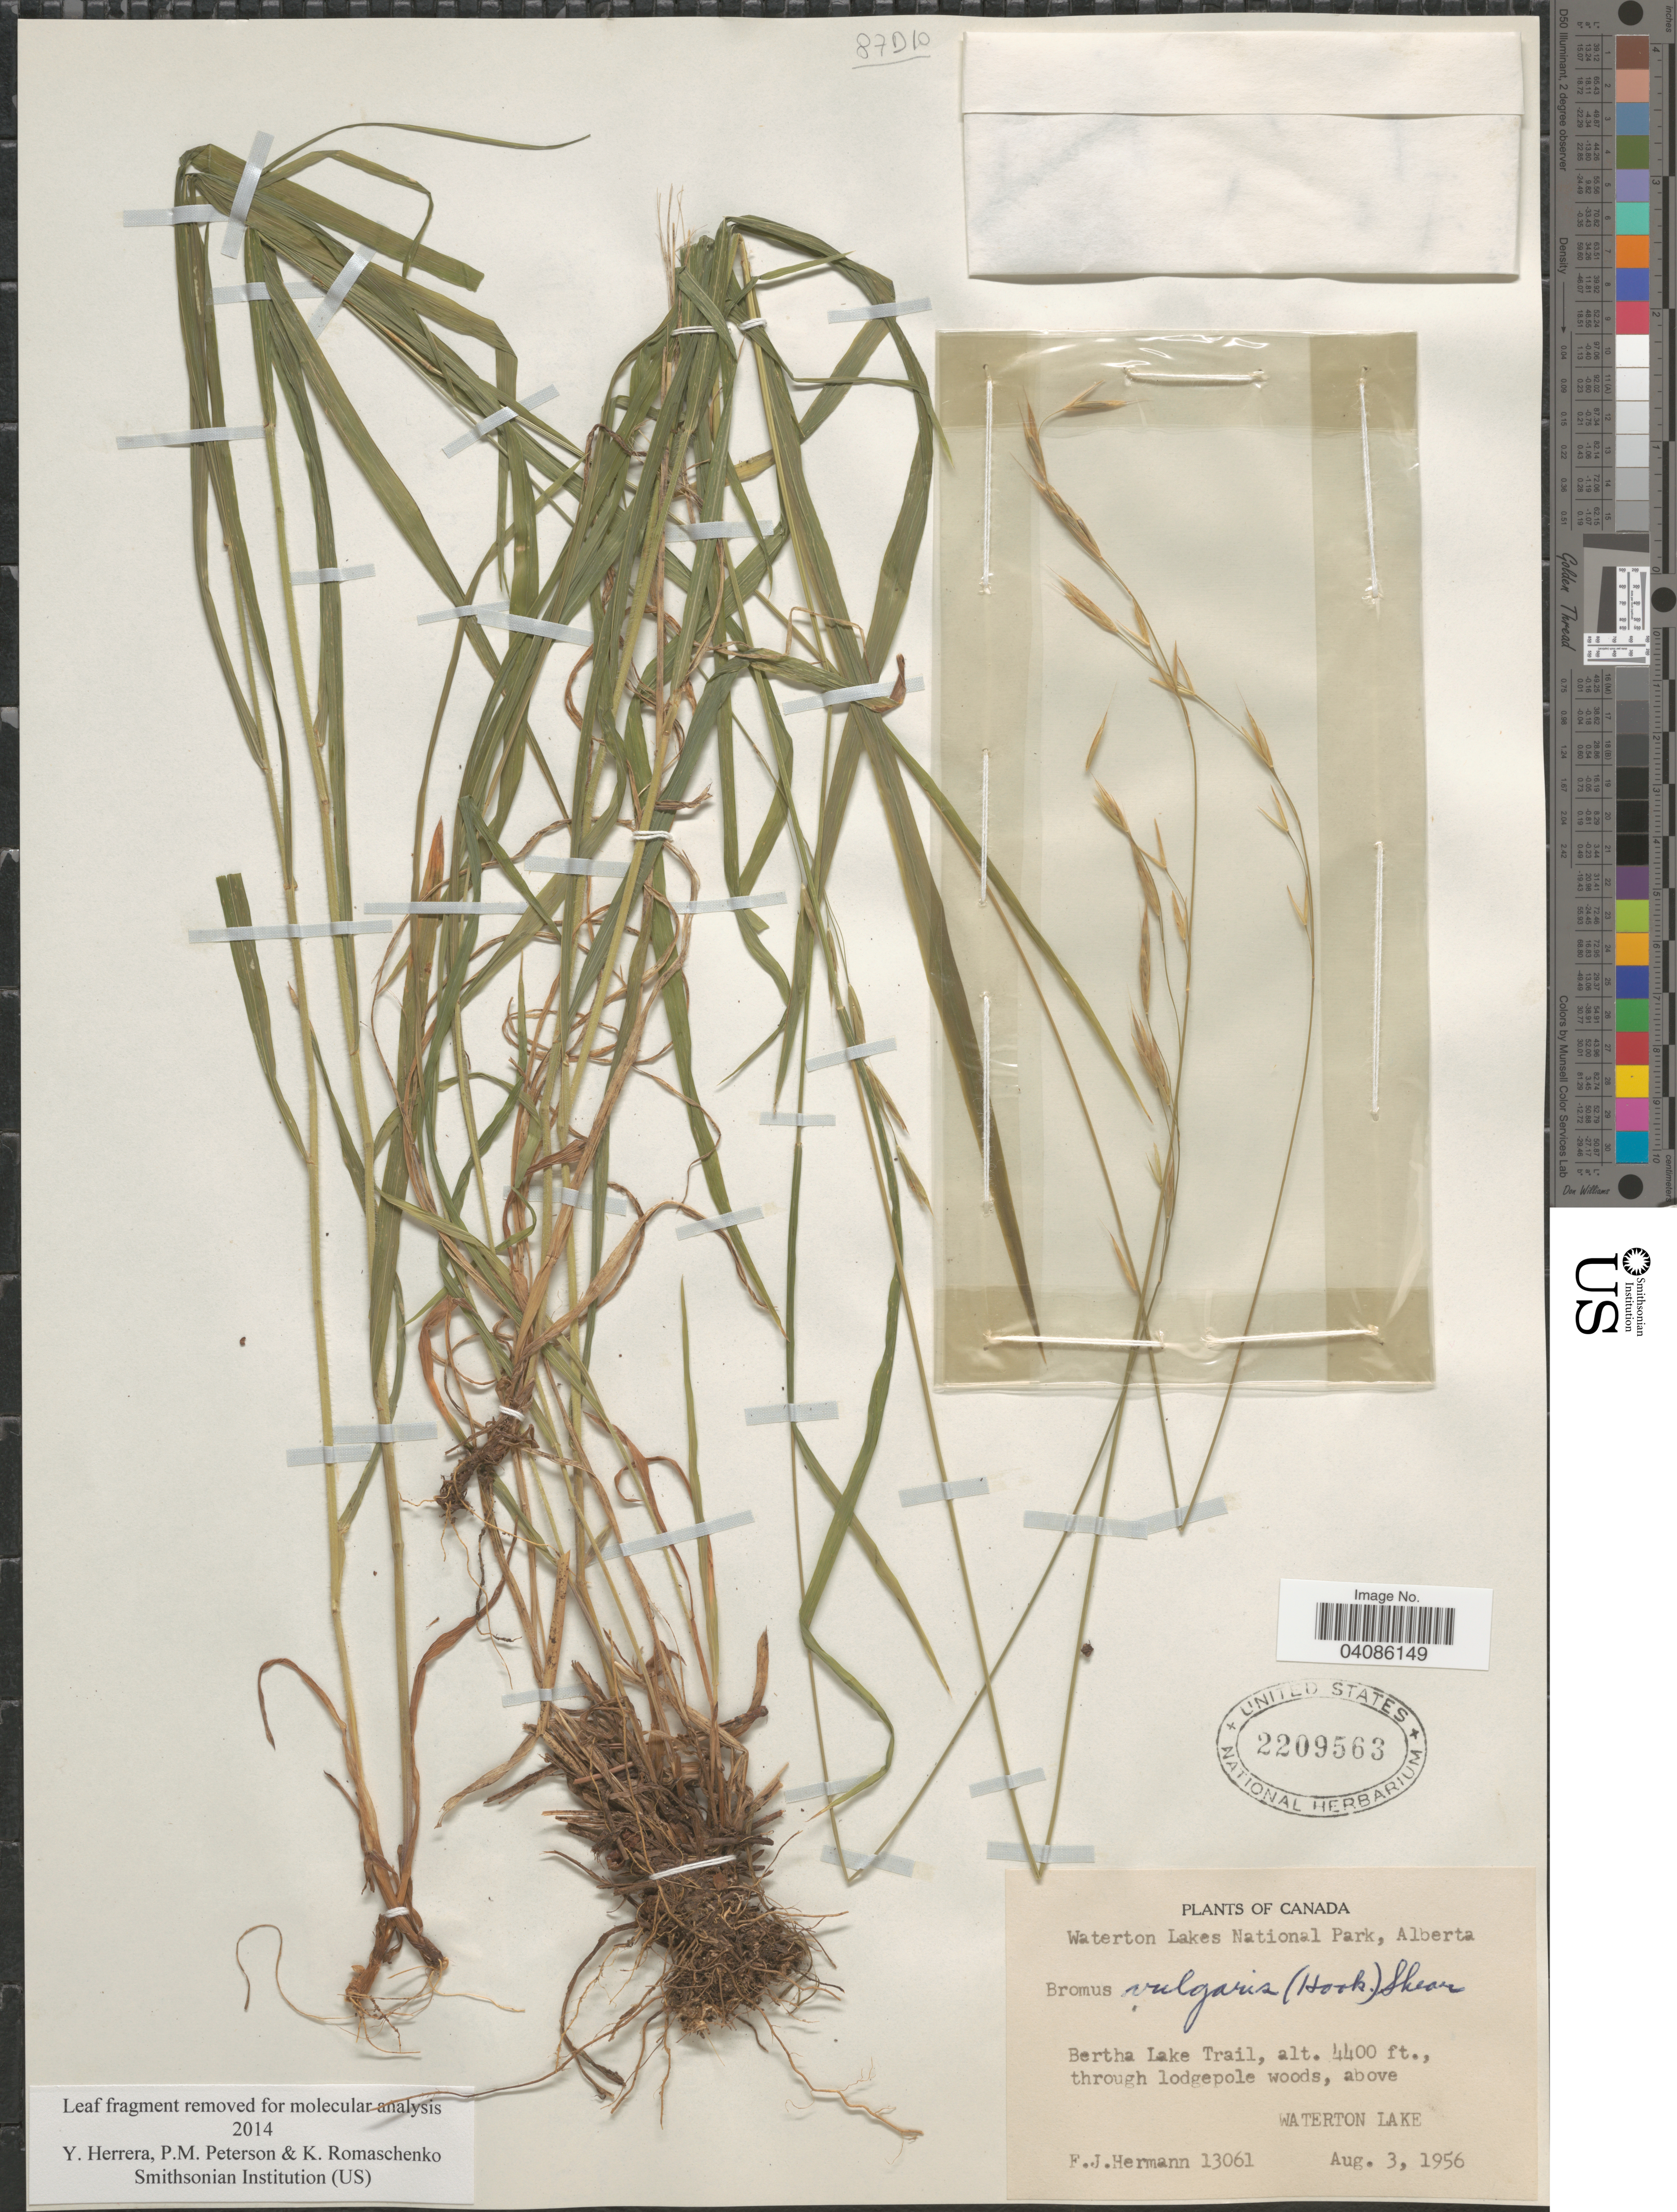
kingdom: Plantae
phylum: Tracheophyta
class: Liliopsida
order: Poales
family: Poaceae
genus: Bromus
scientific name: Bromus vulgaris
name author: (Hook.) Shear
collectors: F. J. Hermann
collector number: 13061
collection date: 1956-08-03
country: Canada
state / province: Alberta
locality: Waterton Lakes National Park. Bertha Lake Trail, through lodgepole woods, above Waterton Lake.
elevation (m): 1341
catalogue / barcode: US 2209563